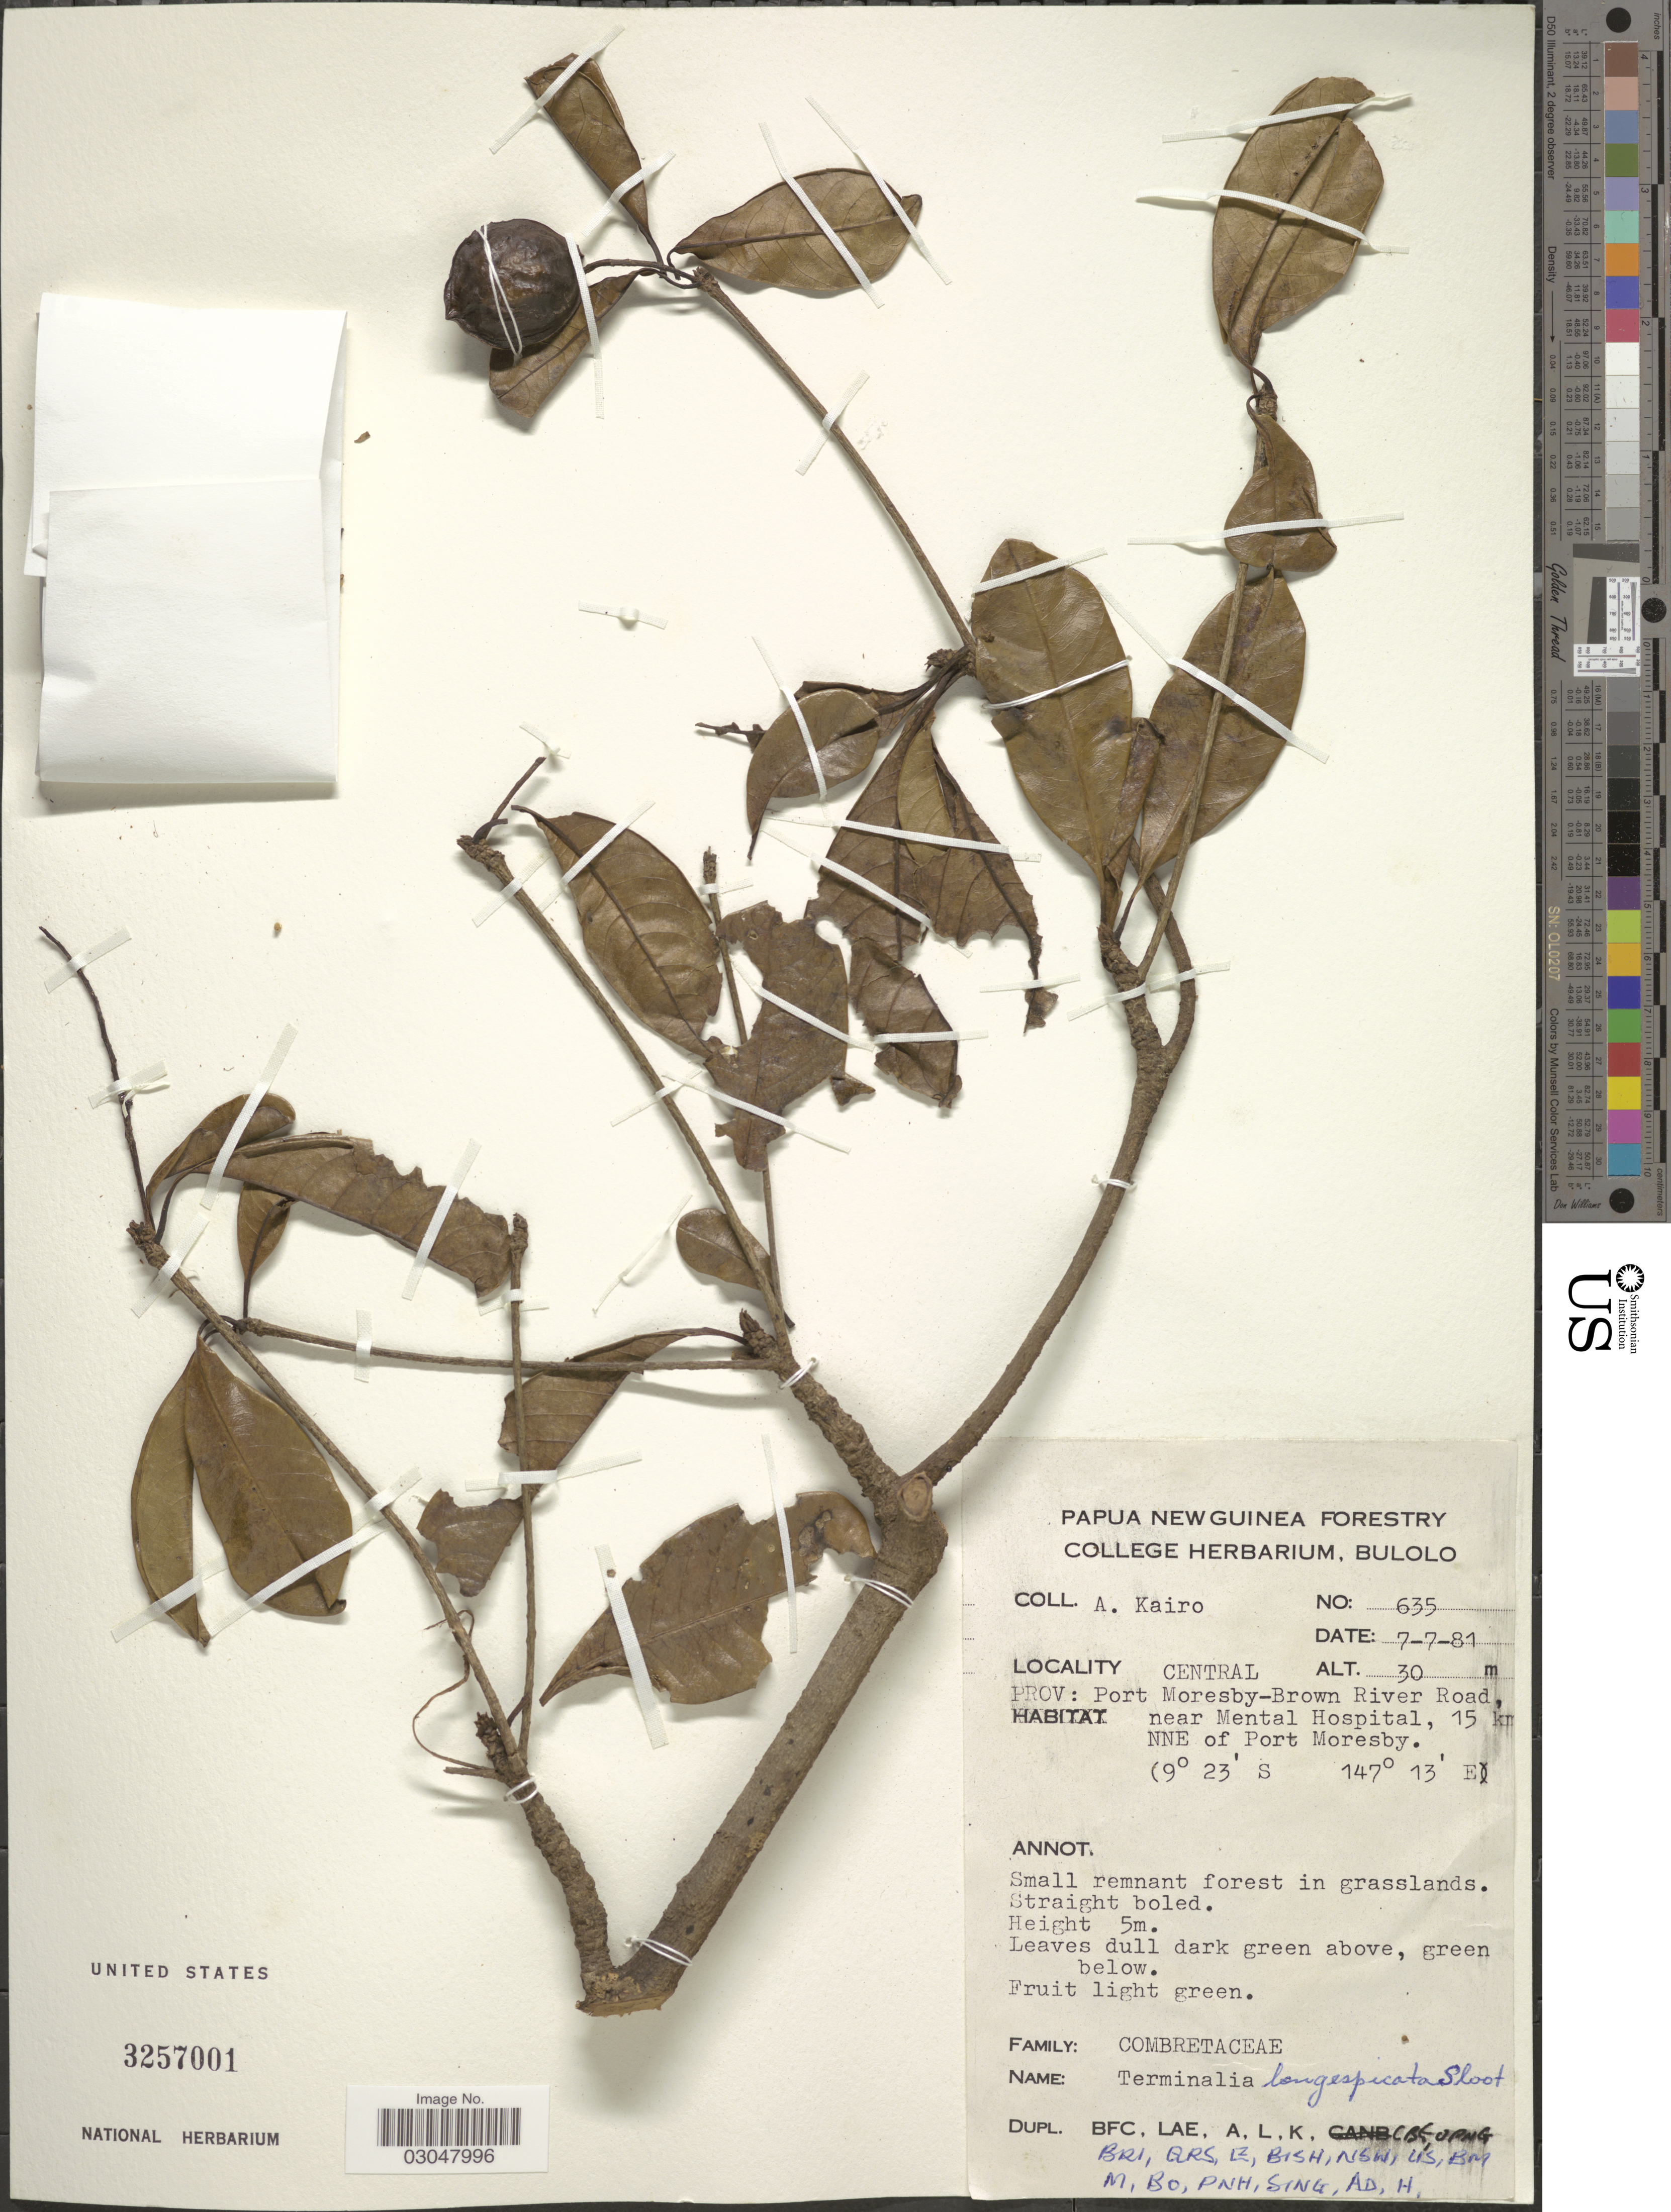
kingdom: Plantae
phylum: Tracheophyta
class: Magnoliopsida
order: Myrtales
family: Combretaceae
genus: Terminalia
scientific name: Terminalia longispicata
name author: Slooten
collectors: A. Kairo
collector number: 635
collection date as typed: Transcribed d/m/y: 7/7/81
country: Papua New Guinea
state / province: Central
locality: Prov: Port Moresby-Brown River Road, near Mental Hospital, 15 km NNE of Port Moresby.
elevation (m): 30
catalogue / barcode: US 3257001